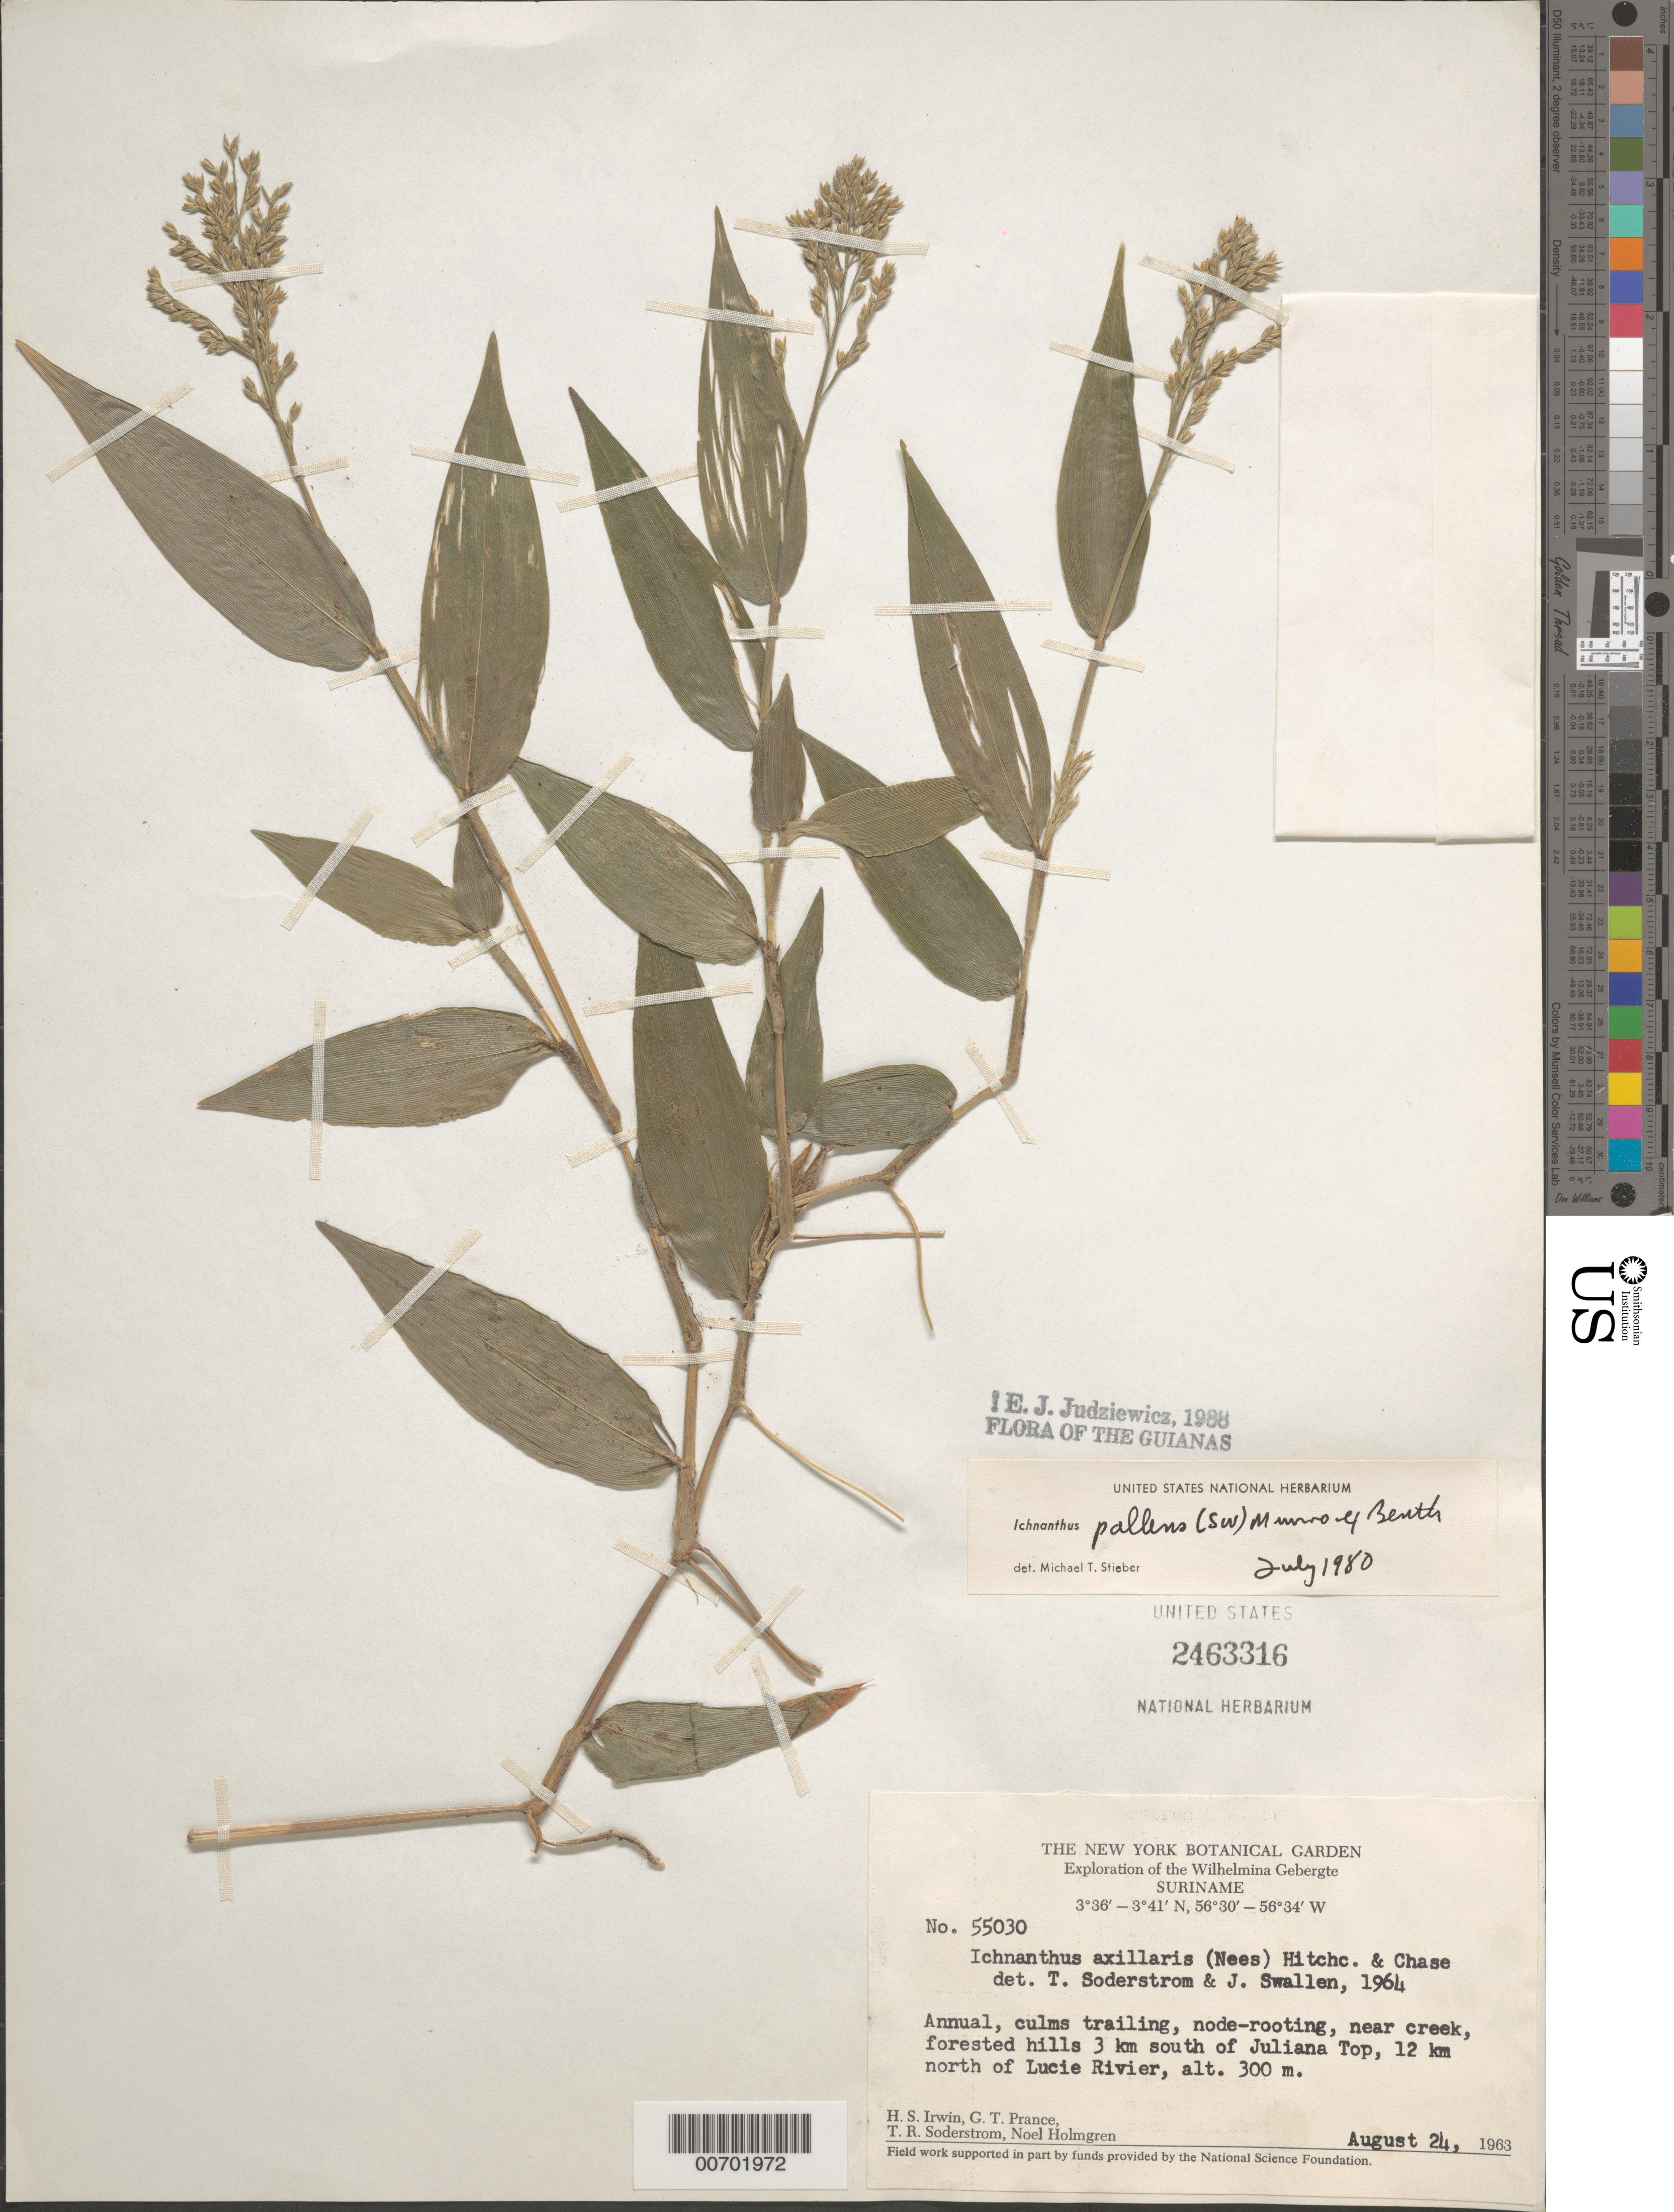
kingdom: Plantae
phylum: Tracheophyta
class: Liliopsida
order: Poales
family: Poaceae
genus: Ichnanthus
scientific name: Ichnanthus pallens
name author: (Sw.) Munro ex Benth.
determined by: Judziewicz, E. J.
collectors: H. Irwin, G. T. Prance, T. R. Soderstrom & N. H. Holmgren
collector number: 55030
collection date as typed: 24-Aug-63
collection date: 1963-08-24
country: Suriname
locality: Juliana Top, 3 km S of, 12 km N of Lucie R., Wilhelmina Gebergte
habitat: Near creek, forested hills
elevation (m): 300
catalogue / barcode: US 2463316